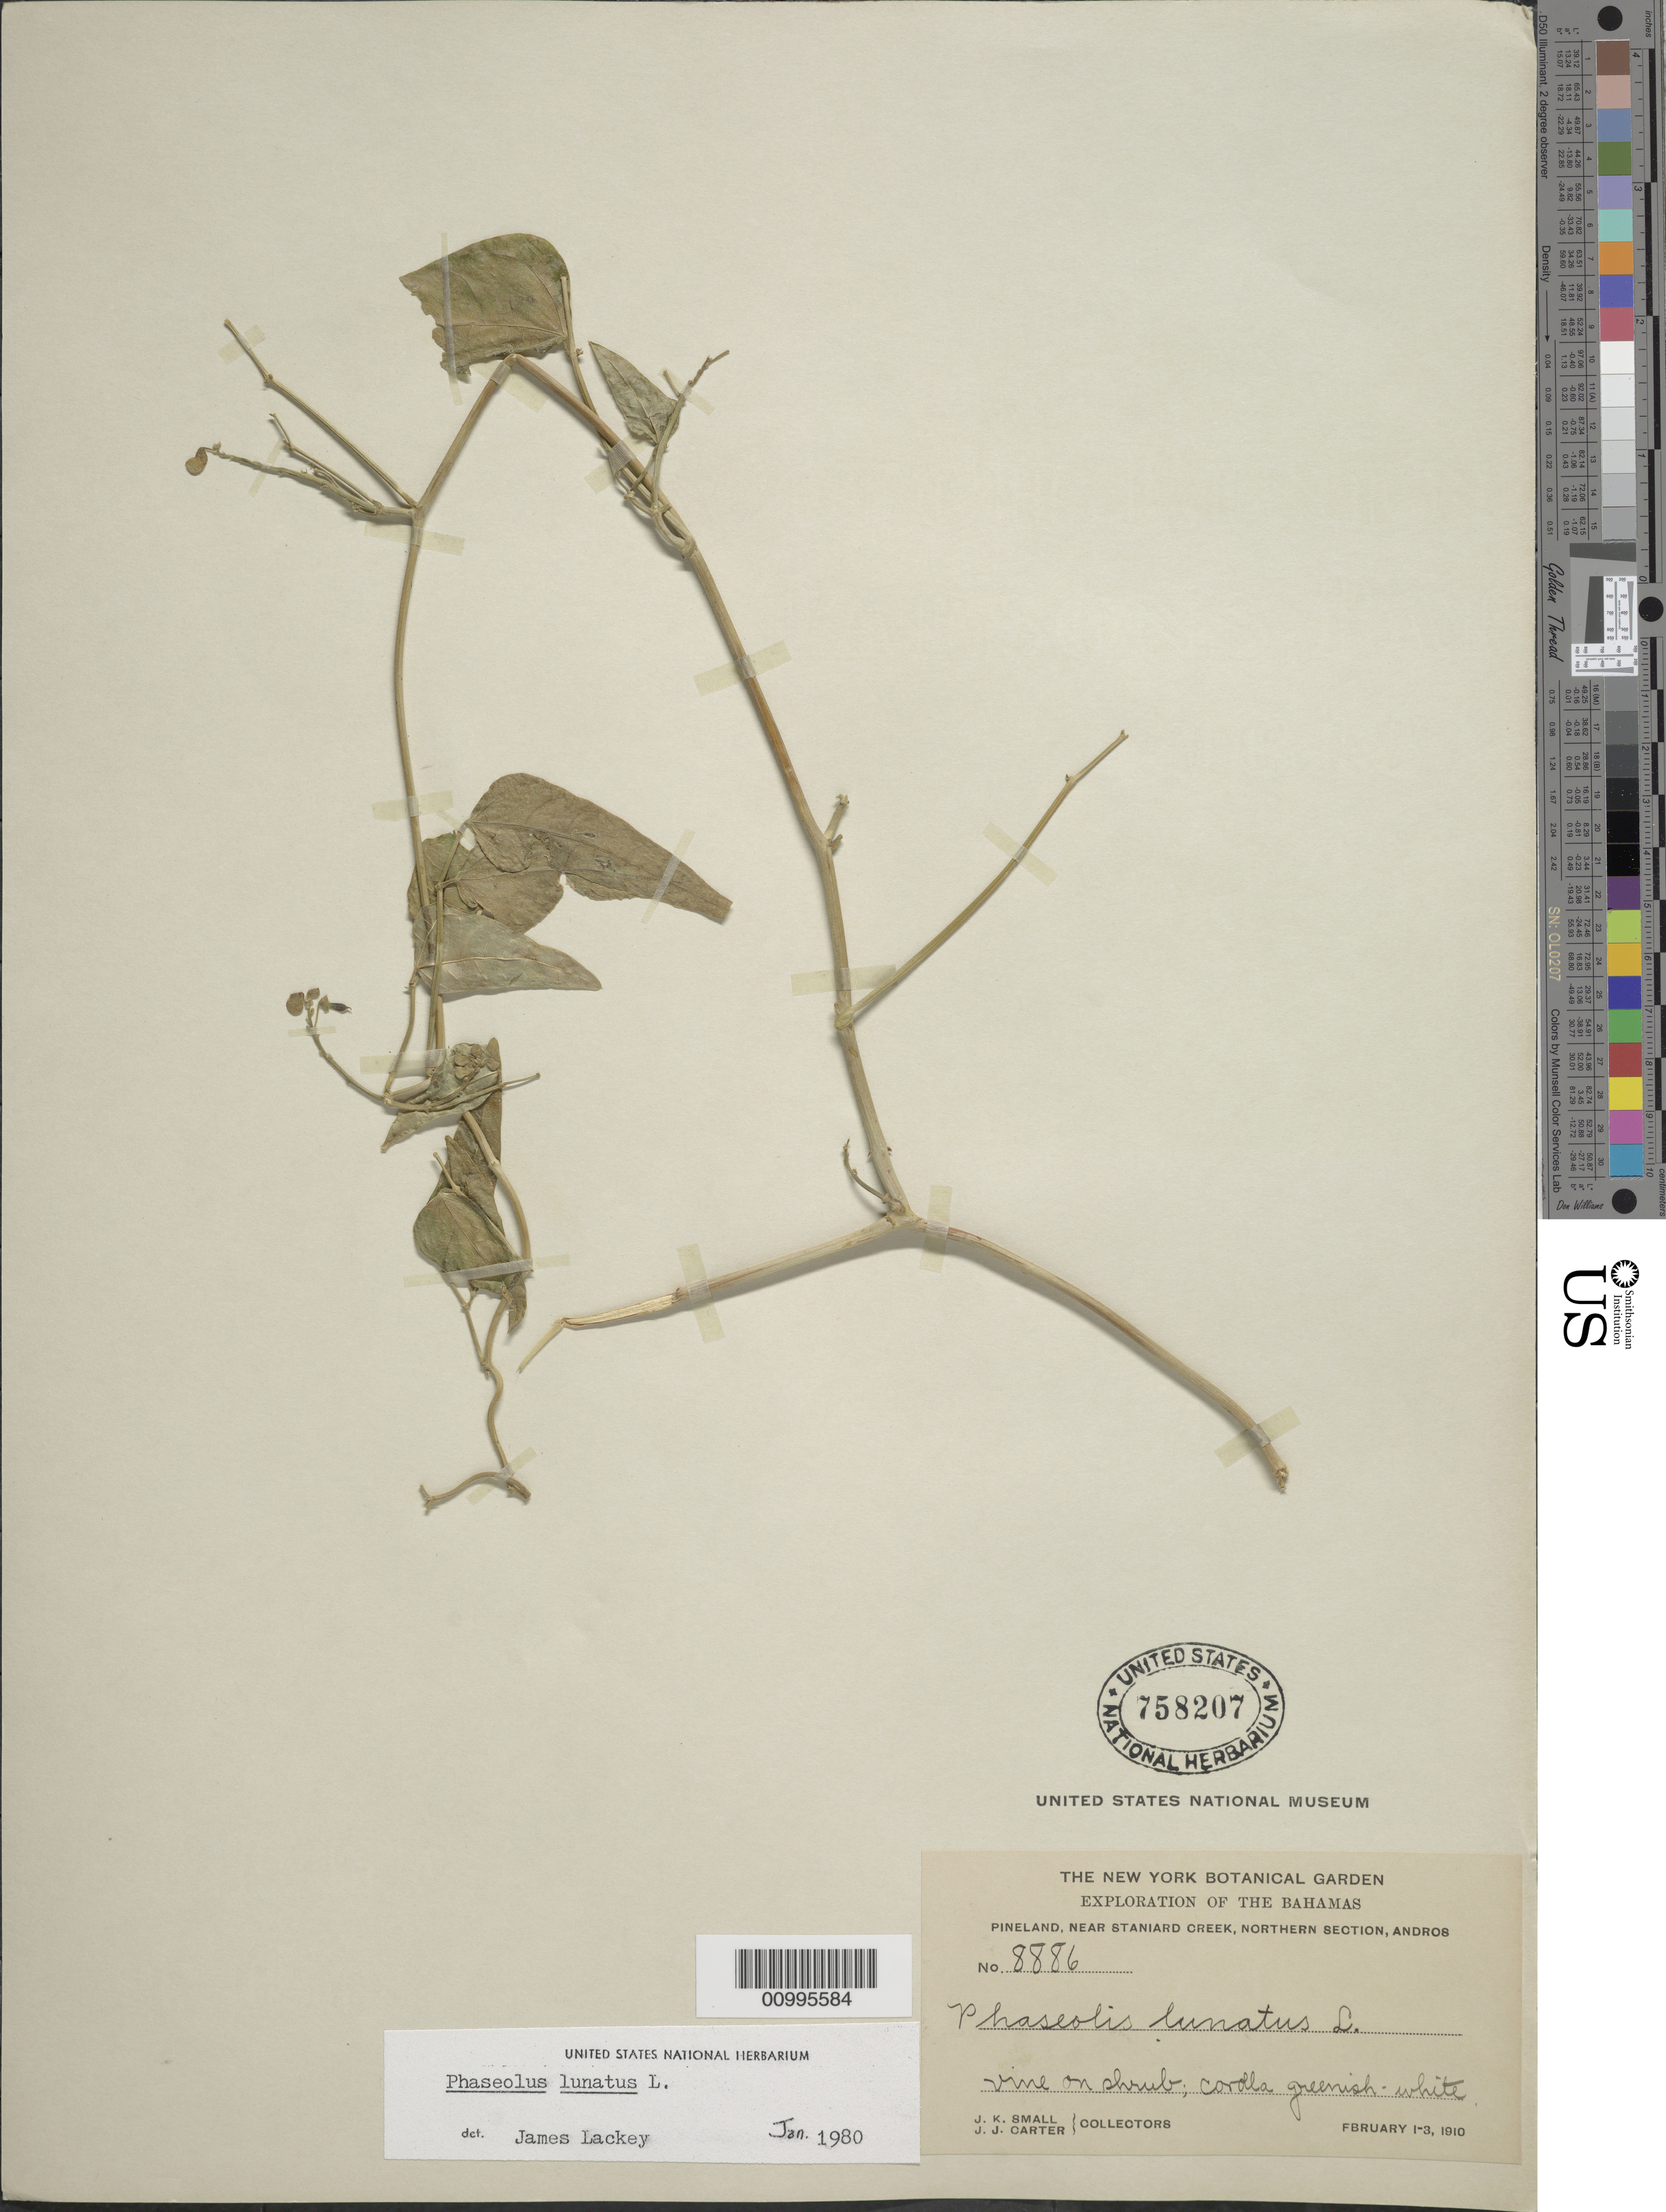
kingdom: Plantae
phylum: Tracheophyta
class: Magnoliopsida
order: Fabales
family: Fabaceae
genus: Phaseolus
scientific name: Phaseolus lunatus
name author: L.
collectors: J. K. Small & J. J. Carter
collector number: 8886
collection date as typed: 01 Feb 1910 to 03 Feb 1910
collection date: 1910-02-01/1910-02-03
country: Bahamas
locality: Pineland, near Staniard Creek, northern section, Andros.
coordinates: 0 N, 0 E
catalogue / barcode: US 758207